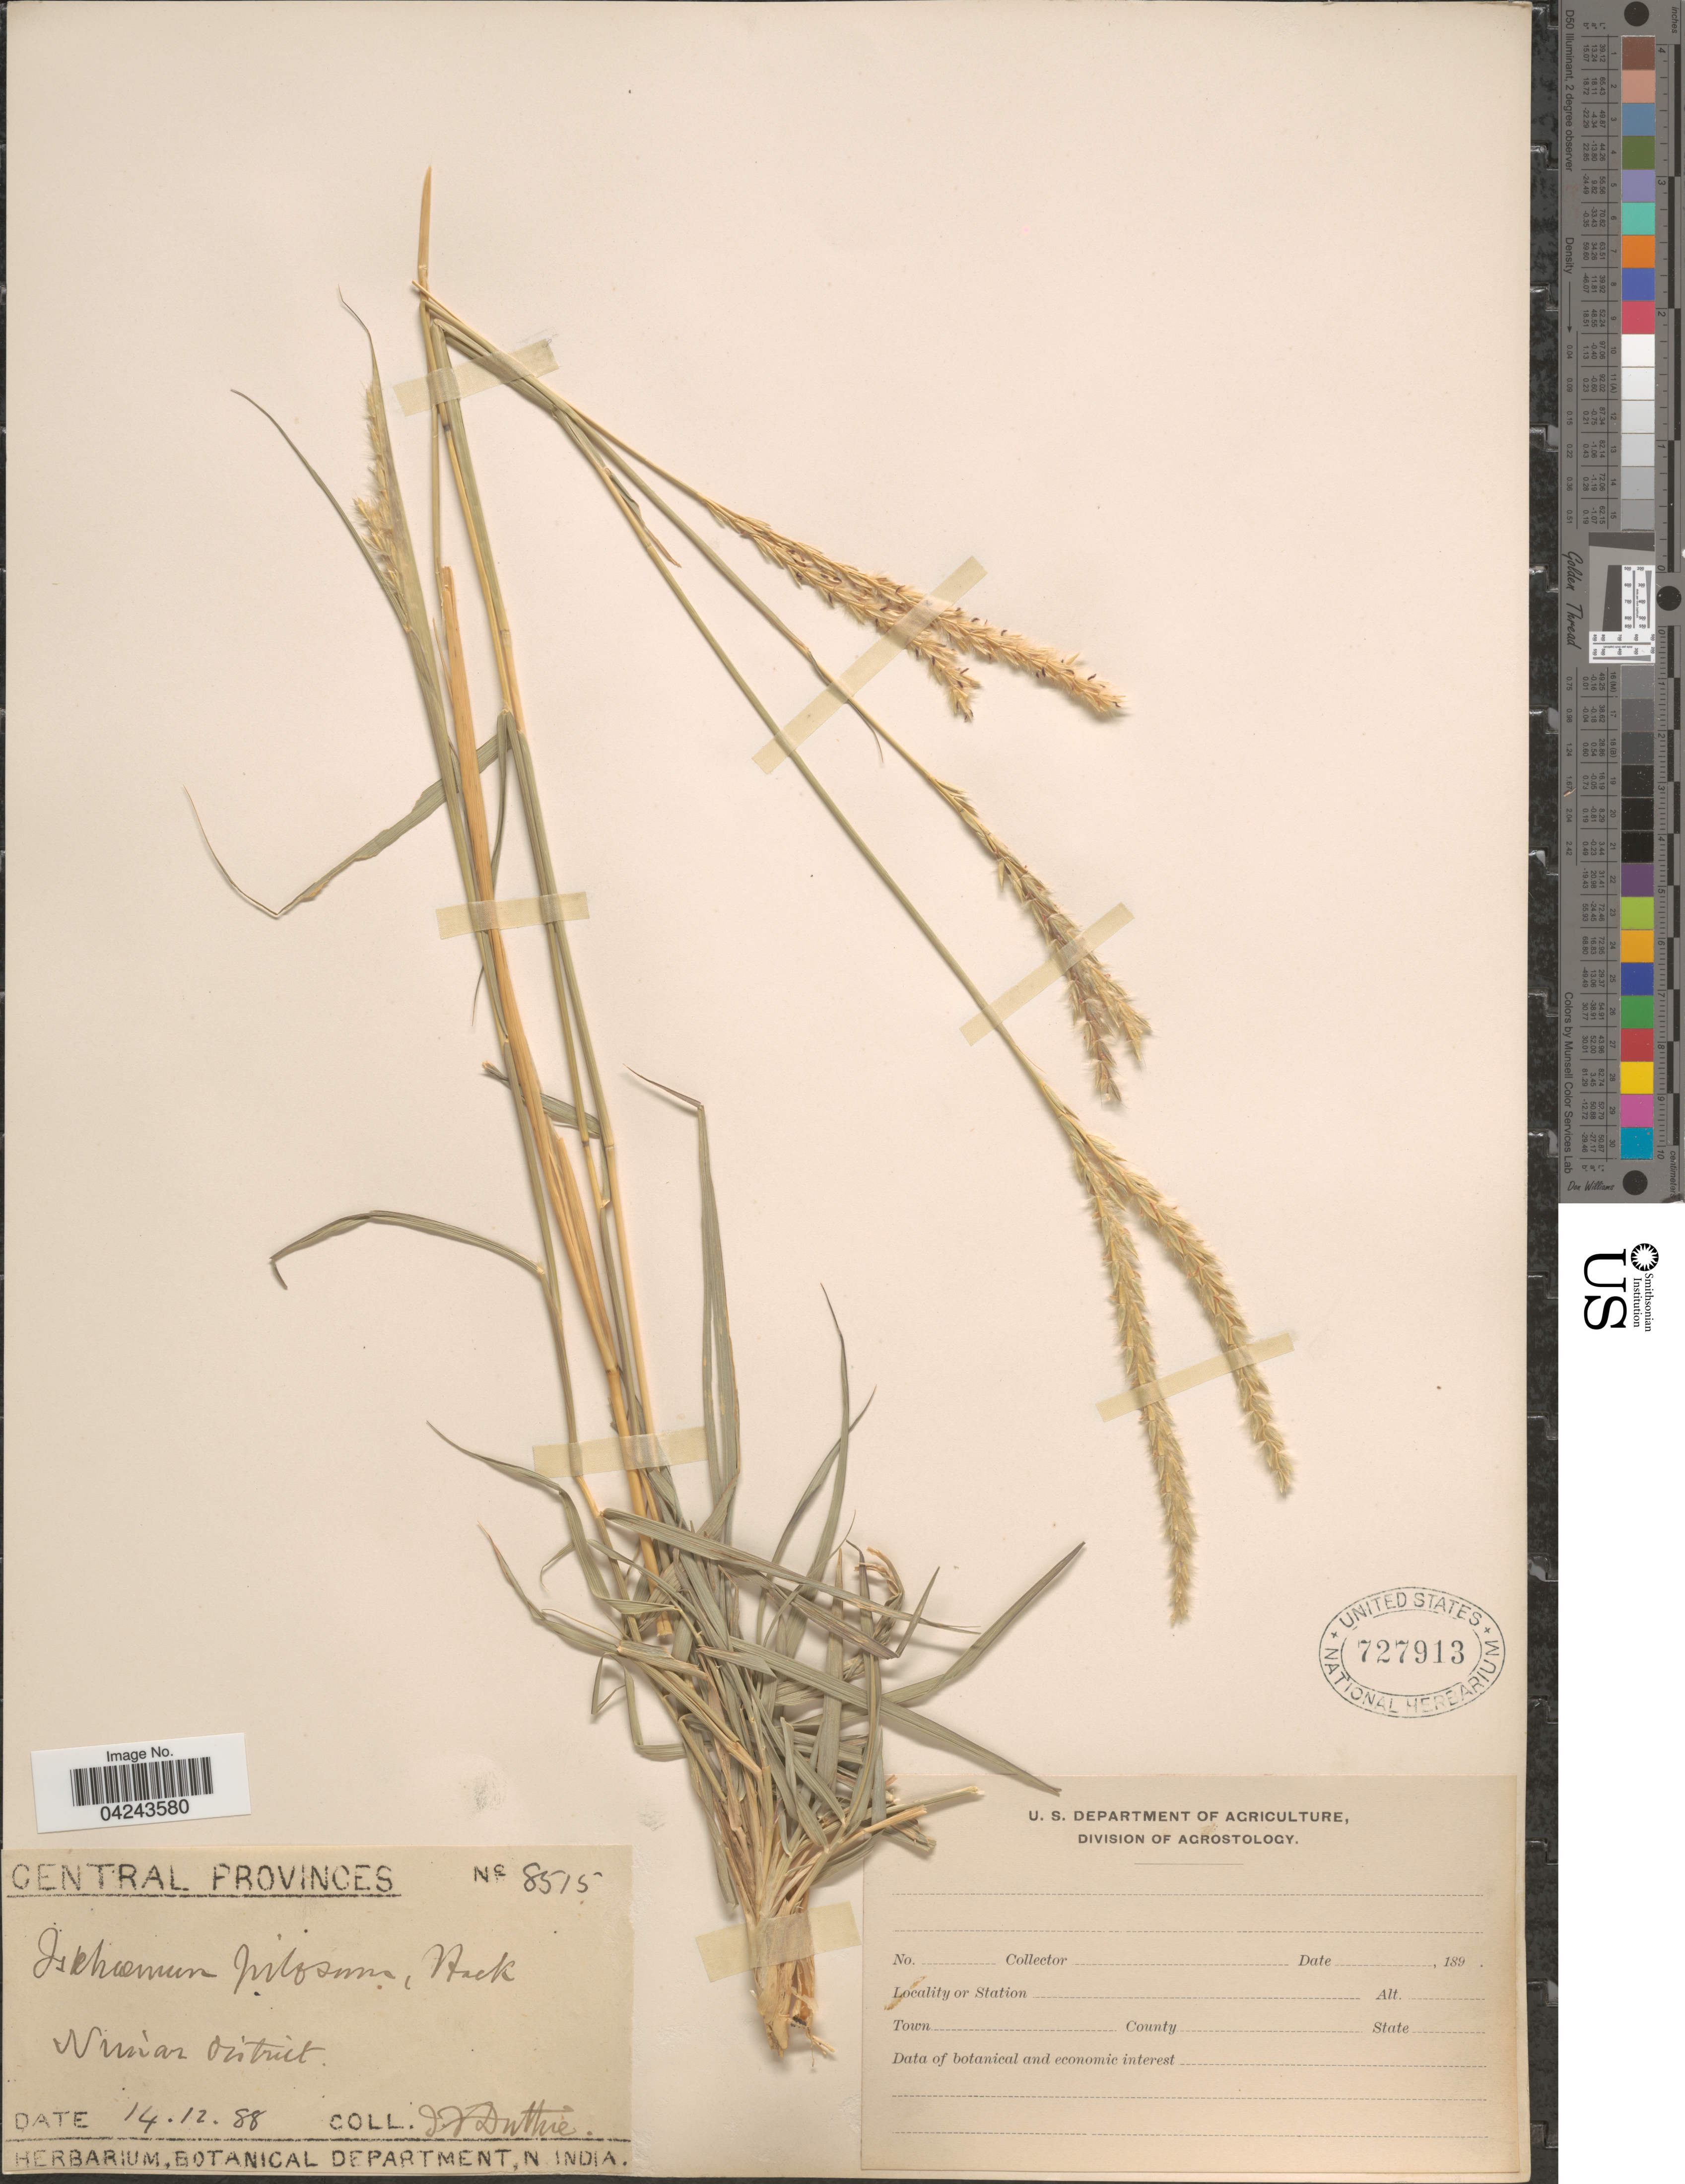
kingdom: Plantae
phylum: Tracheophyta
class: Liliopsida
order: Poales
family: Poaceae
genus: Ischaemum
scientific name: Ischaemum polystachyum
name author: J. Presl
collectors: J. F. Duthie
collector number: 8515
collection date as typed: Transcribed d/m/y: 14/12/88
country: India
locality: Central Provinces. Nimar District.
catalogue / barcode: US 727913